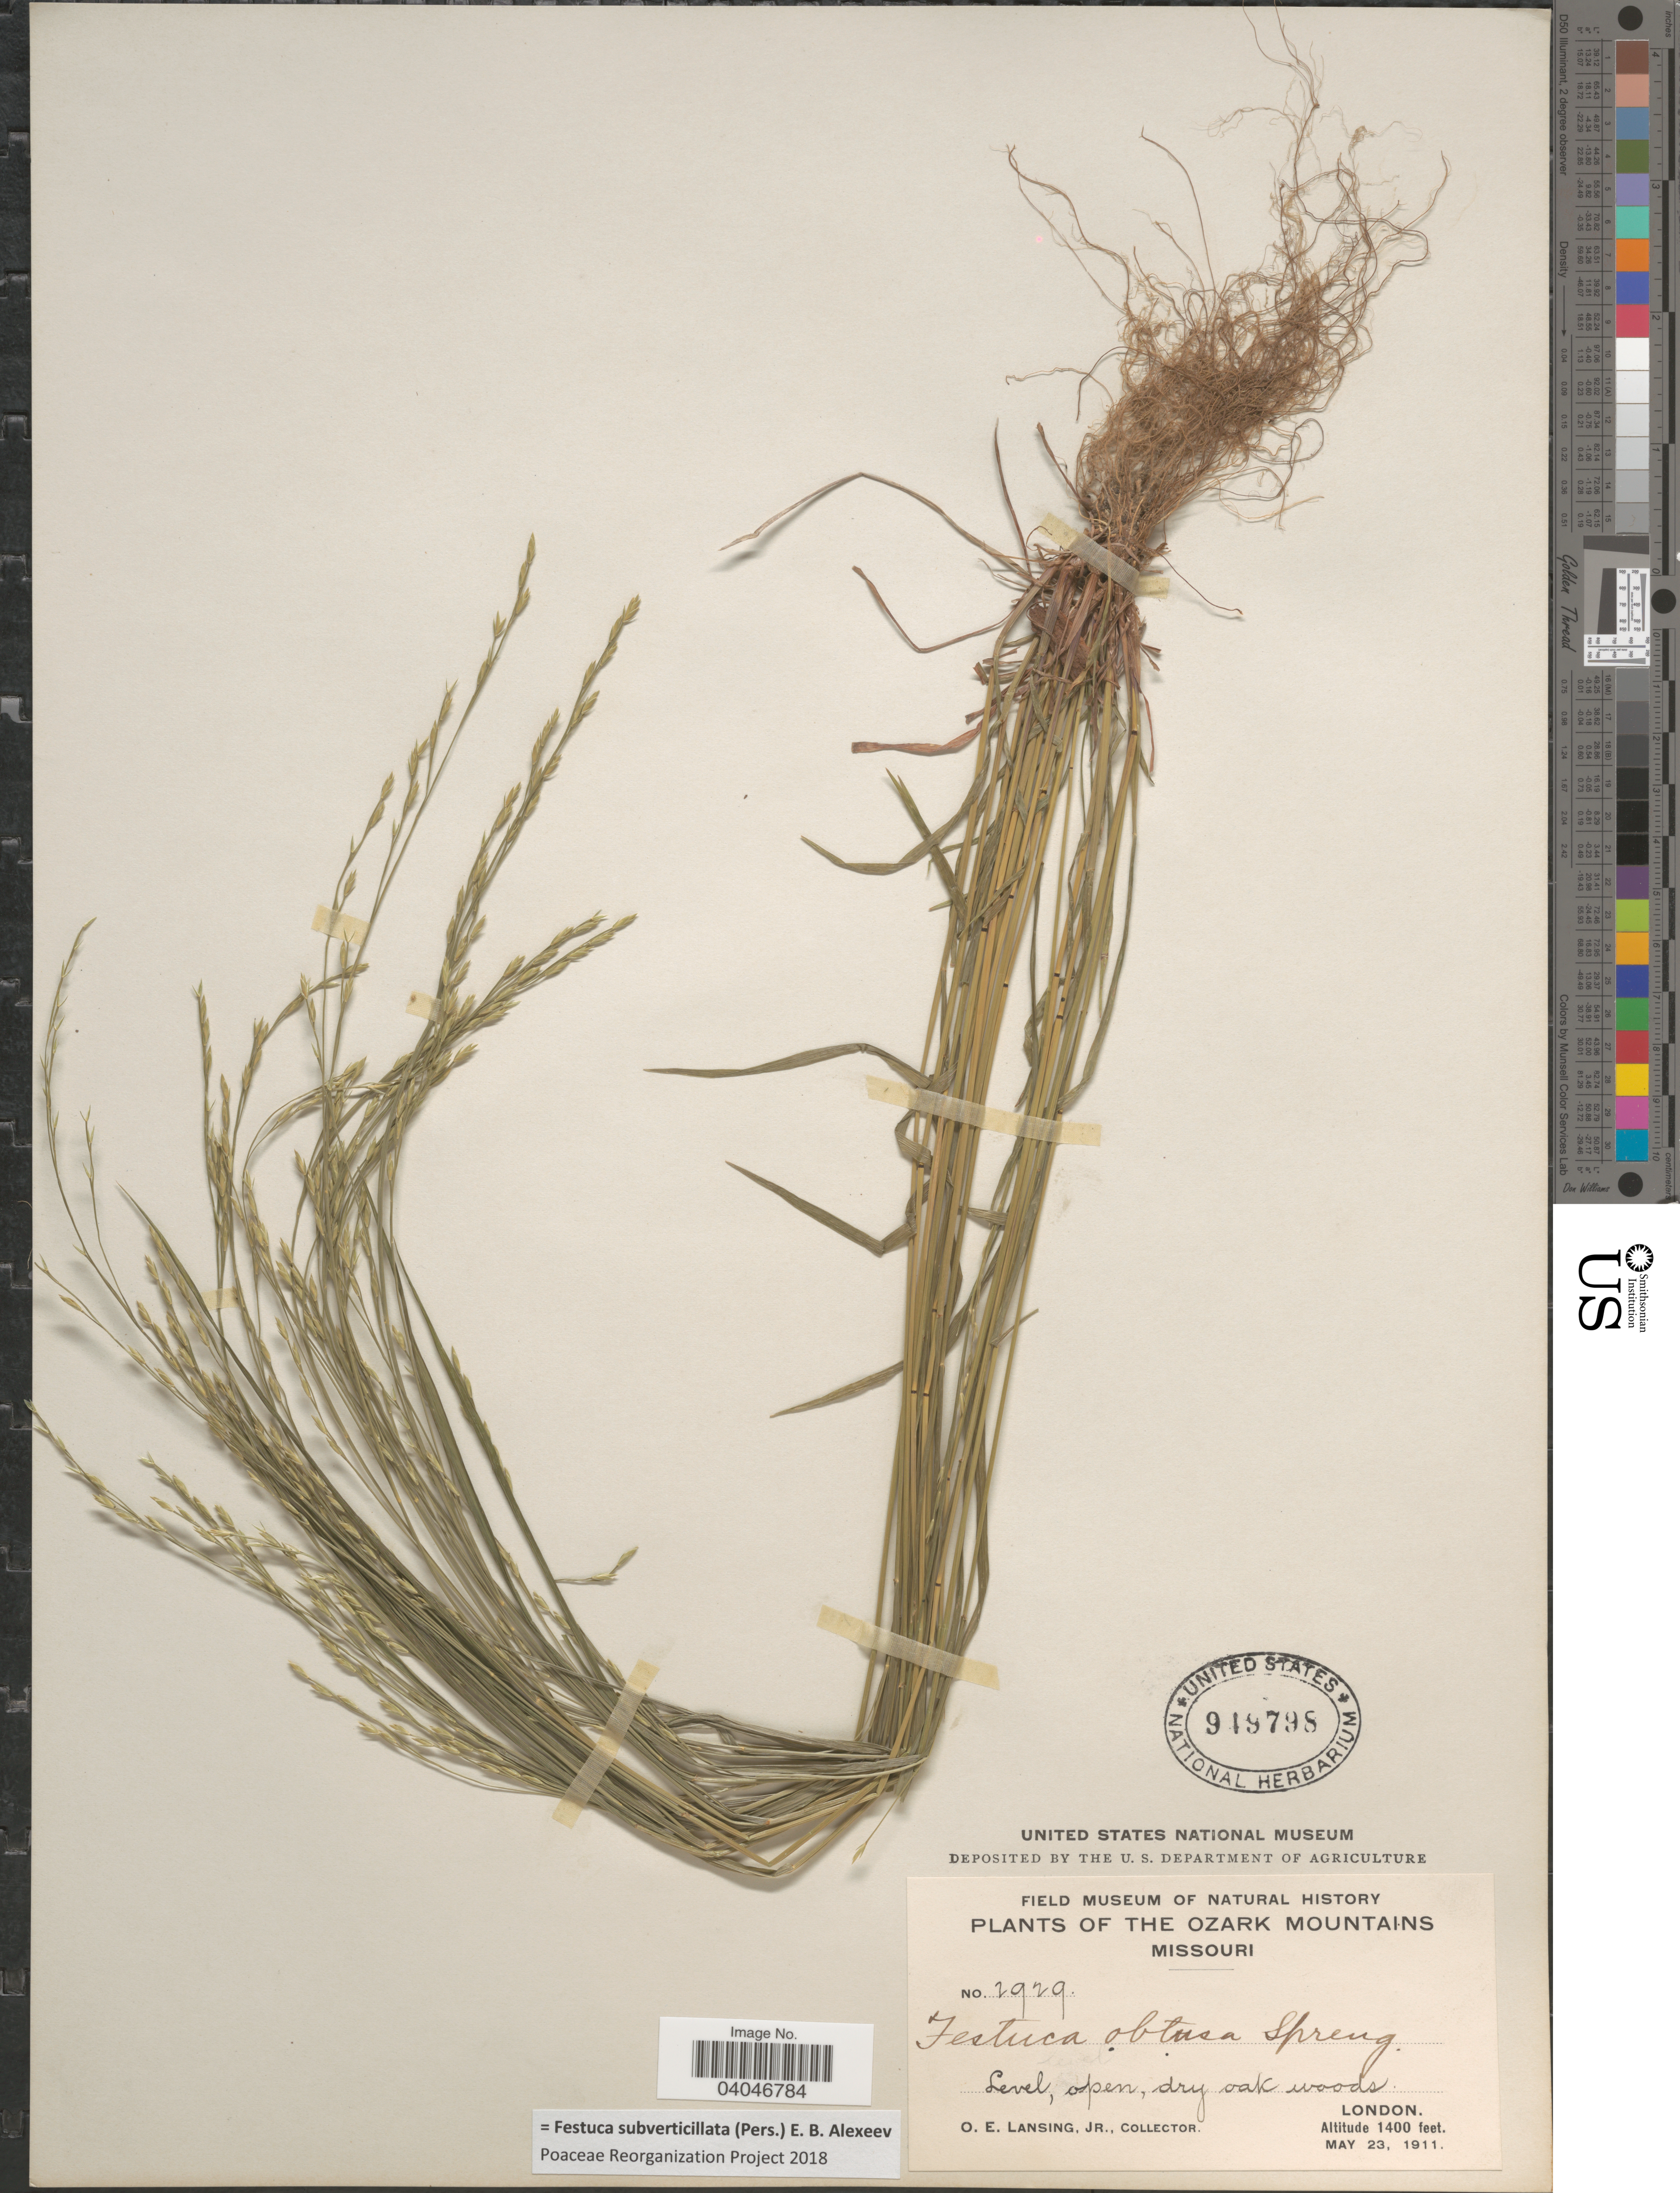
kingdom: Plantae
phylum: Tracheophyta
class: Liliopsida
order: Poales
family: Poaceae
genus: Festuca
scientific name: Festuca subverticillata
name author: (Pers.) E.B. Alexeev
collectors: O. Lansing Jr.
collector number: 2929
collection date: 1911-05-23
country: United States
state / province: Missouri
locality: The Ozark Mountains. Level, open, dry oak woods. London.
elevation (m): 427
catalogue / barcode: US 949798